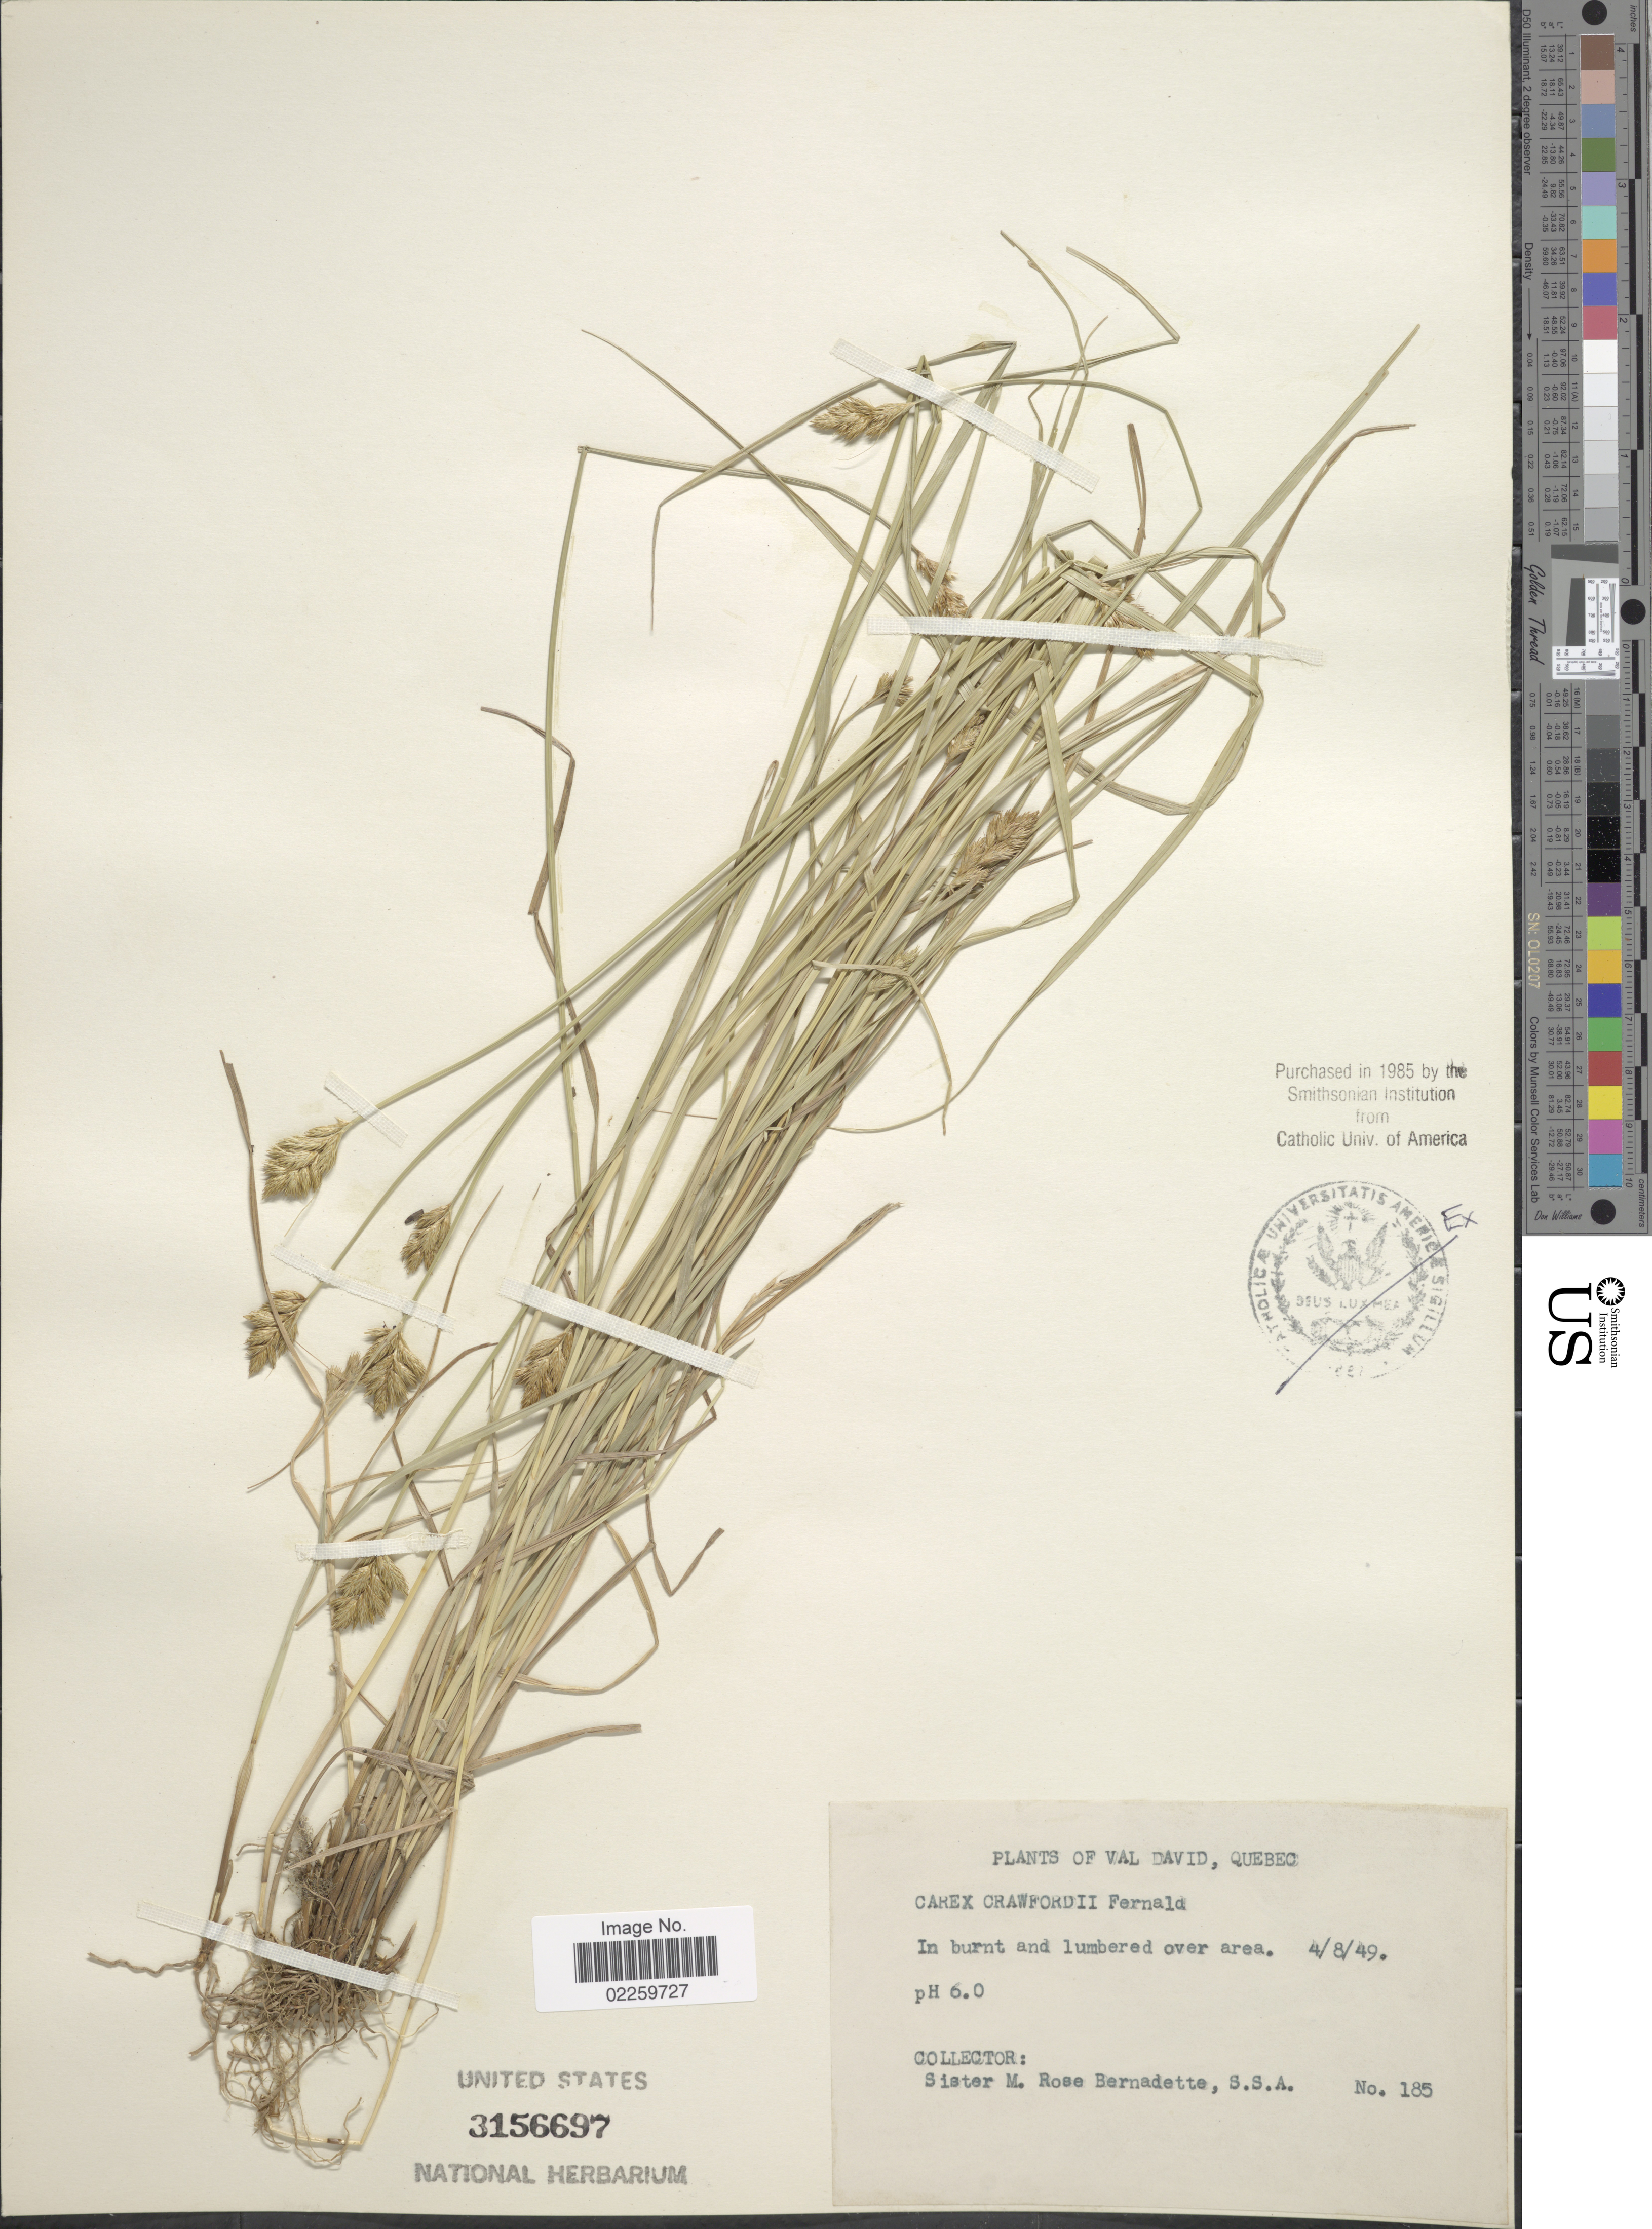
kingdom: Plantae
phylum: Tracheophyta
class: Liliopsida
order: Poales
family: Cyperaceae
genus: Carex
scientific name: Carex crawfordii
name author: Fernald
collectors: M. Bernadette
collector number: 185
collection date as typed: Transcribed d/m/y: 4/8/49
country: Canada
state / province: Quebec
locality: Val David, in burnt and lumbered over area.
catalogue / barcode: US 3156697